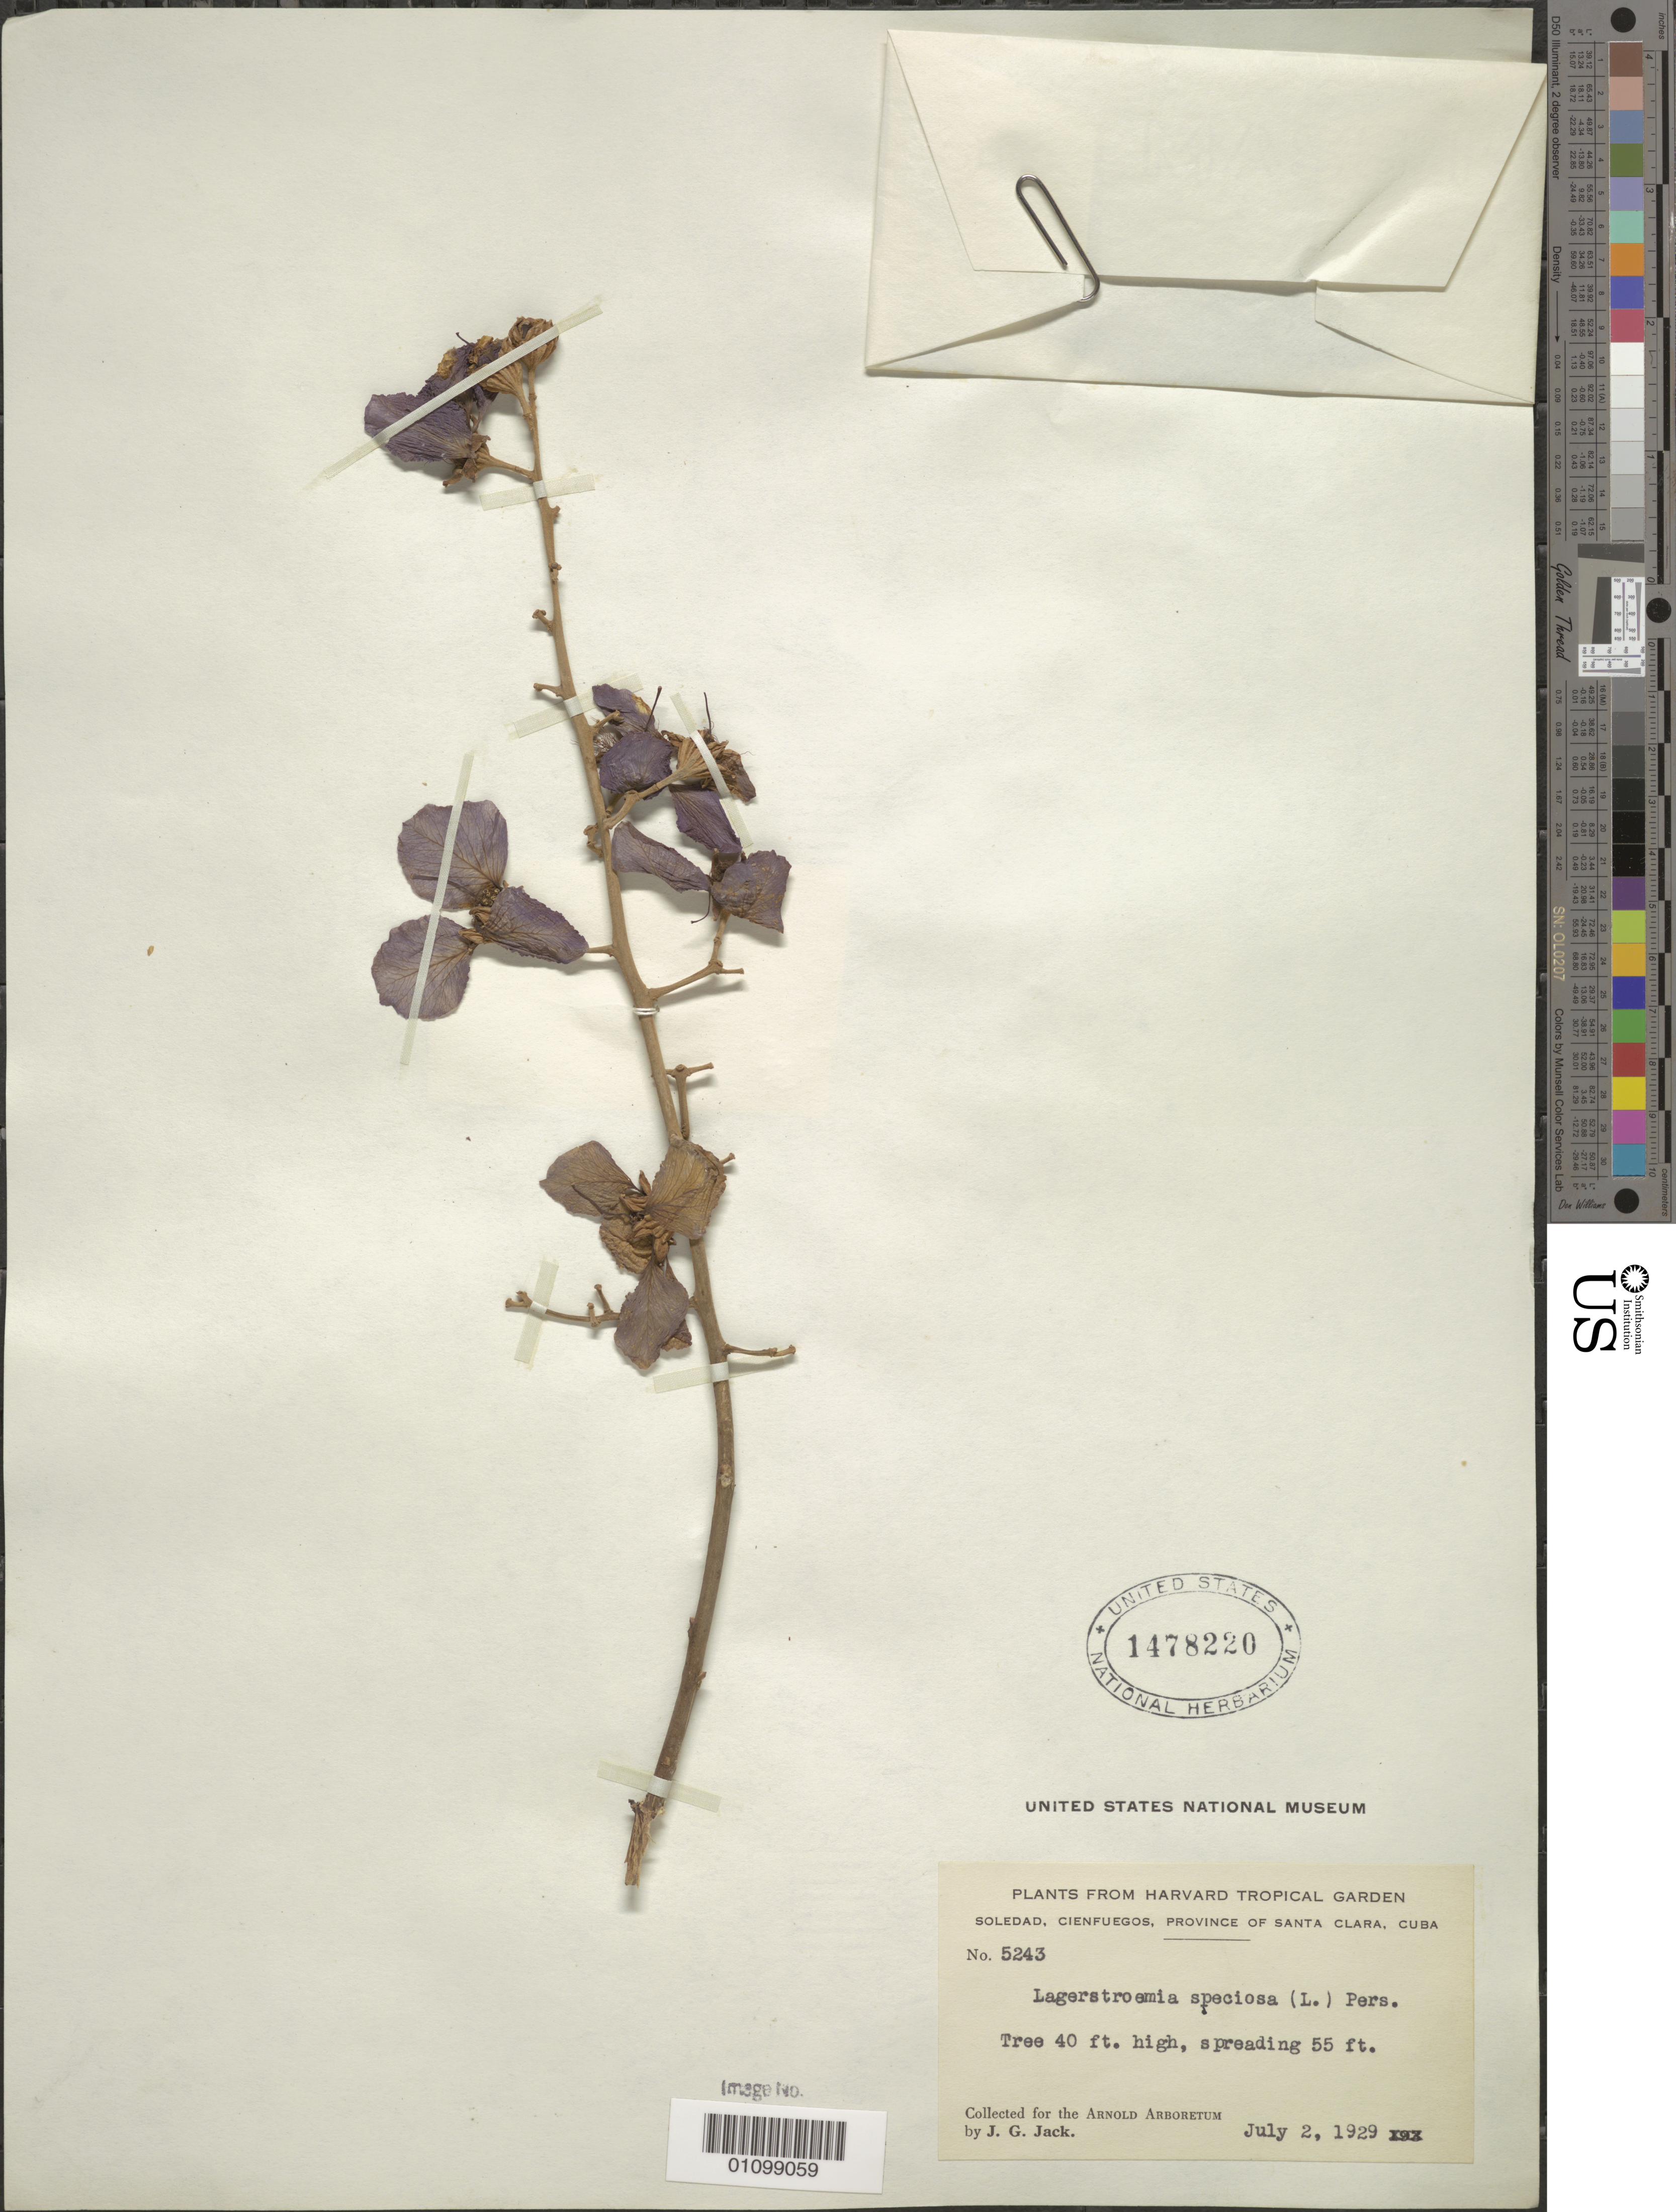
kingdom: Plantae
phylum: Tracheophyta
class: Magnoliopsida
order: Myrtales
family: Lythraceae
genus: Lagerstroemia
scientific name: Lagerstroemia speciosa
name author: (L.) Pers.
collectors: J. G. Jack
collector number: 5243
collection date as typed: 02 Jul 1929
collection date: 1929-07-02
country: Cuba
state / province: Cienfuegos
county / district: Santa Clara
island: Cuba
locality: Soledad, Cienfuegos, Province of Santa Clara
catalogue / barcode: US 1478220